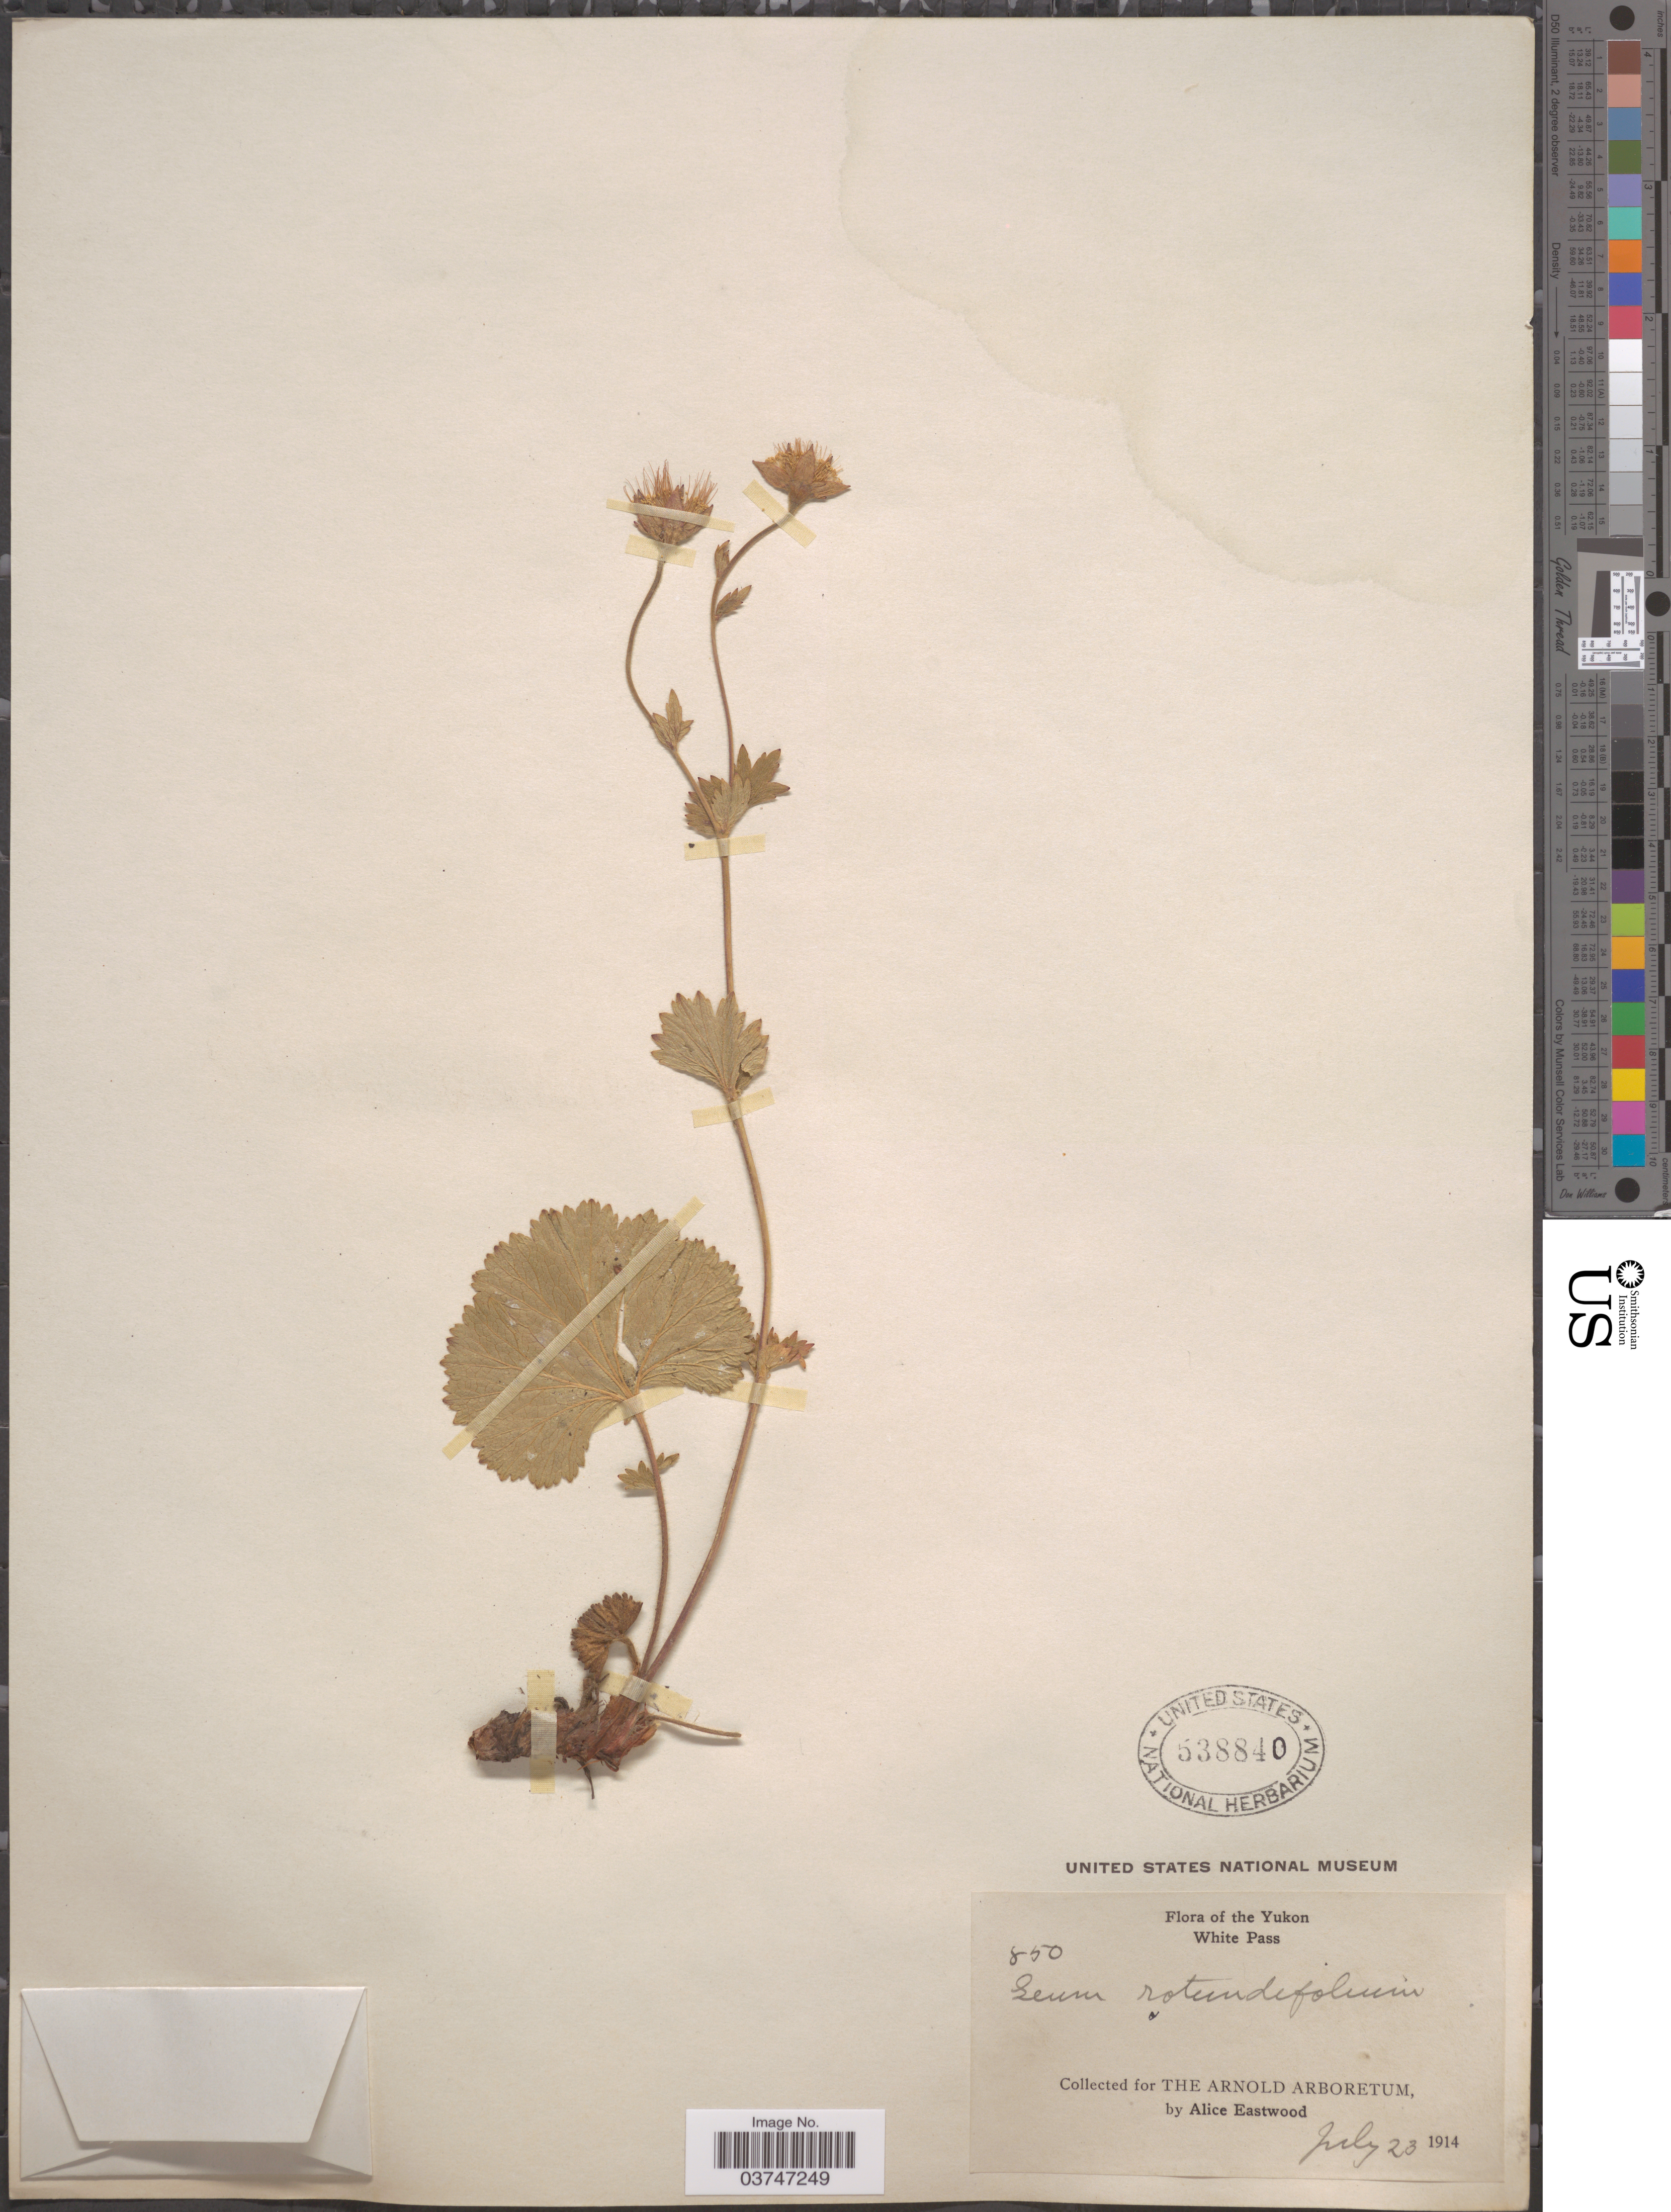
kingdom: Plantae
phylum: Tracheophyta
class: Magnoliopsida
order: Rosales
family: Rosaceae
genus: Geum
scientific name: Geum calthifolium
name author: Menzies ex Sm.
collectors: A. Eastwood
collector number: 850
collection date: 1914-07-23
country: Canada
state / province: Yukon Territory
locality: White Pass.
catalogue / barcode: US 538840